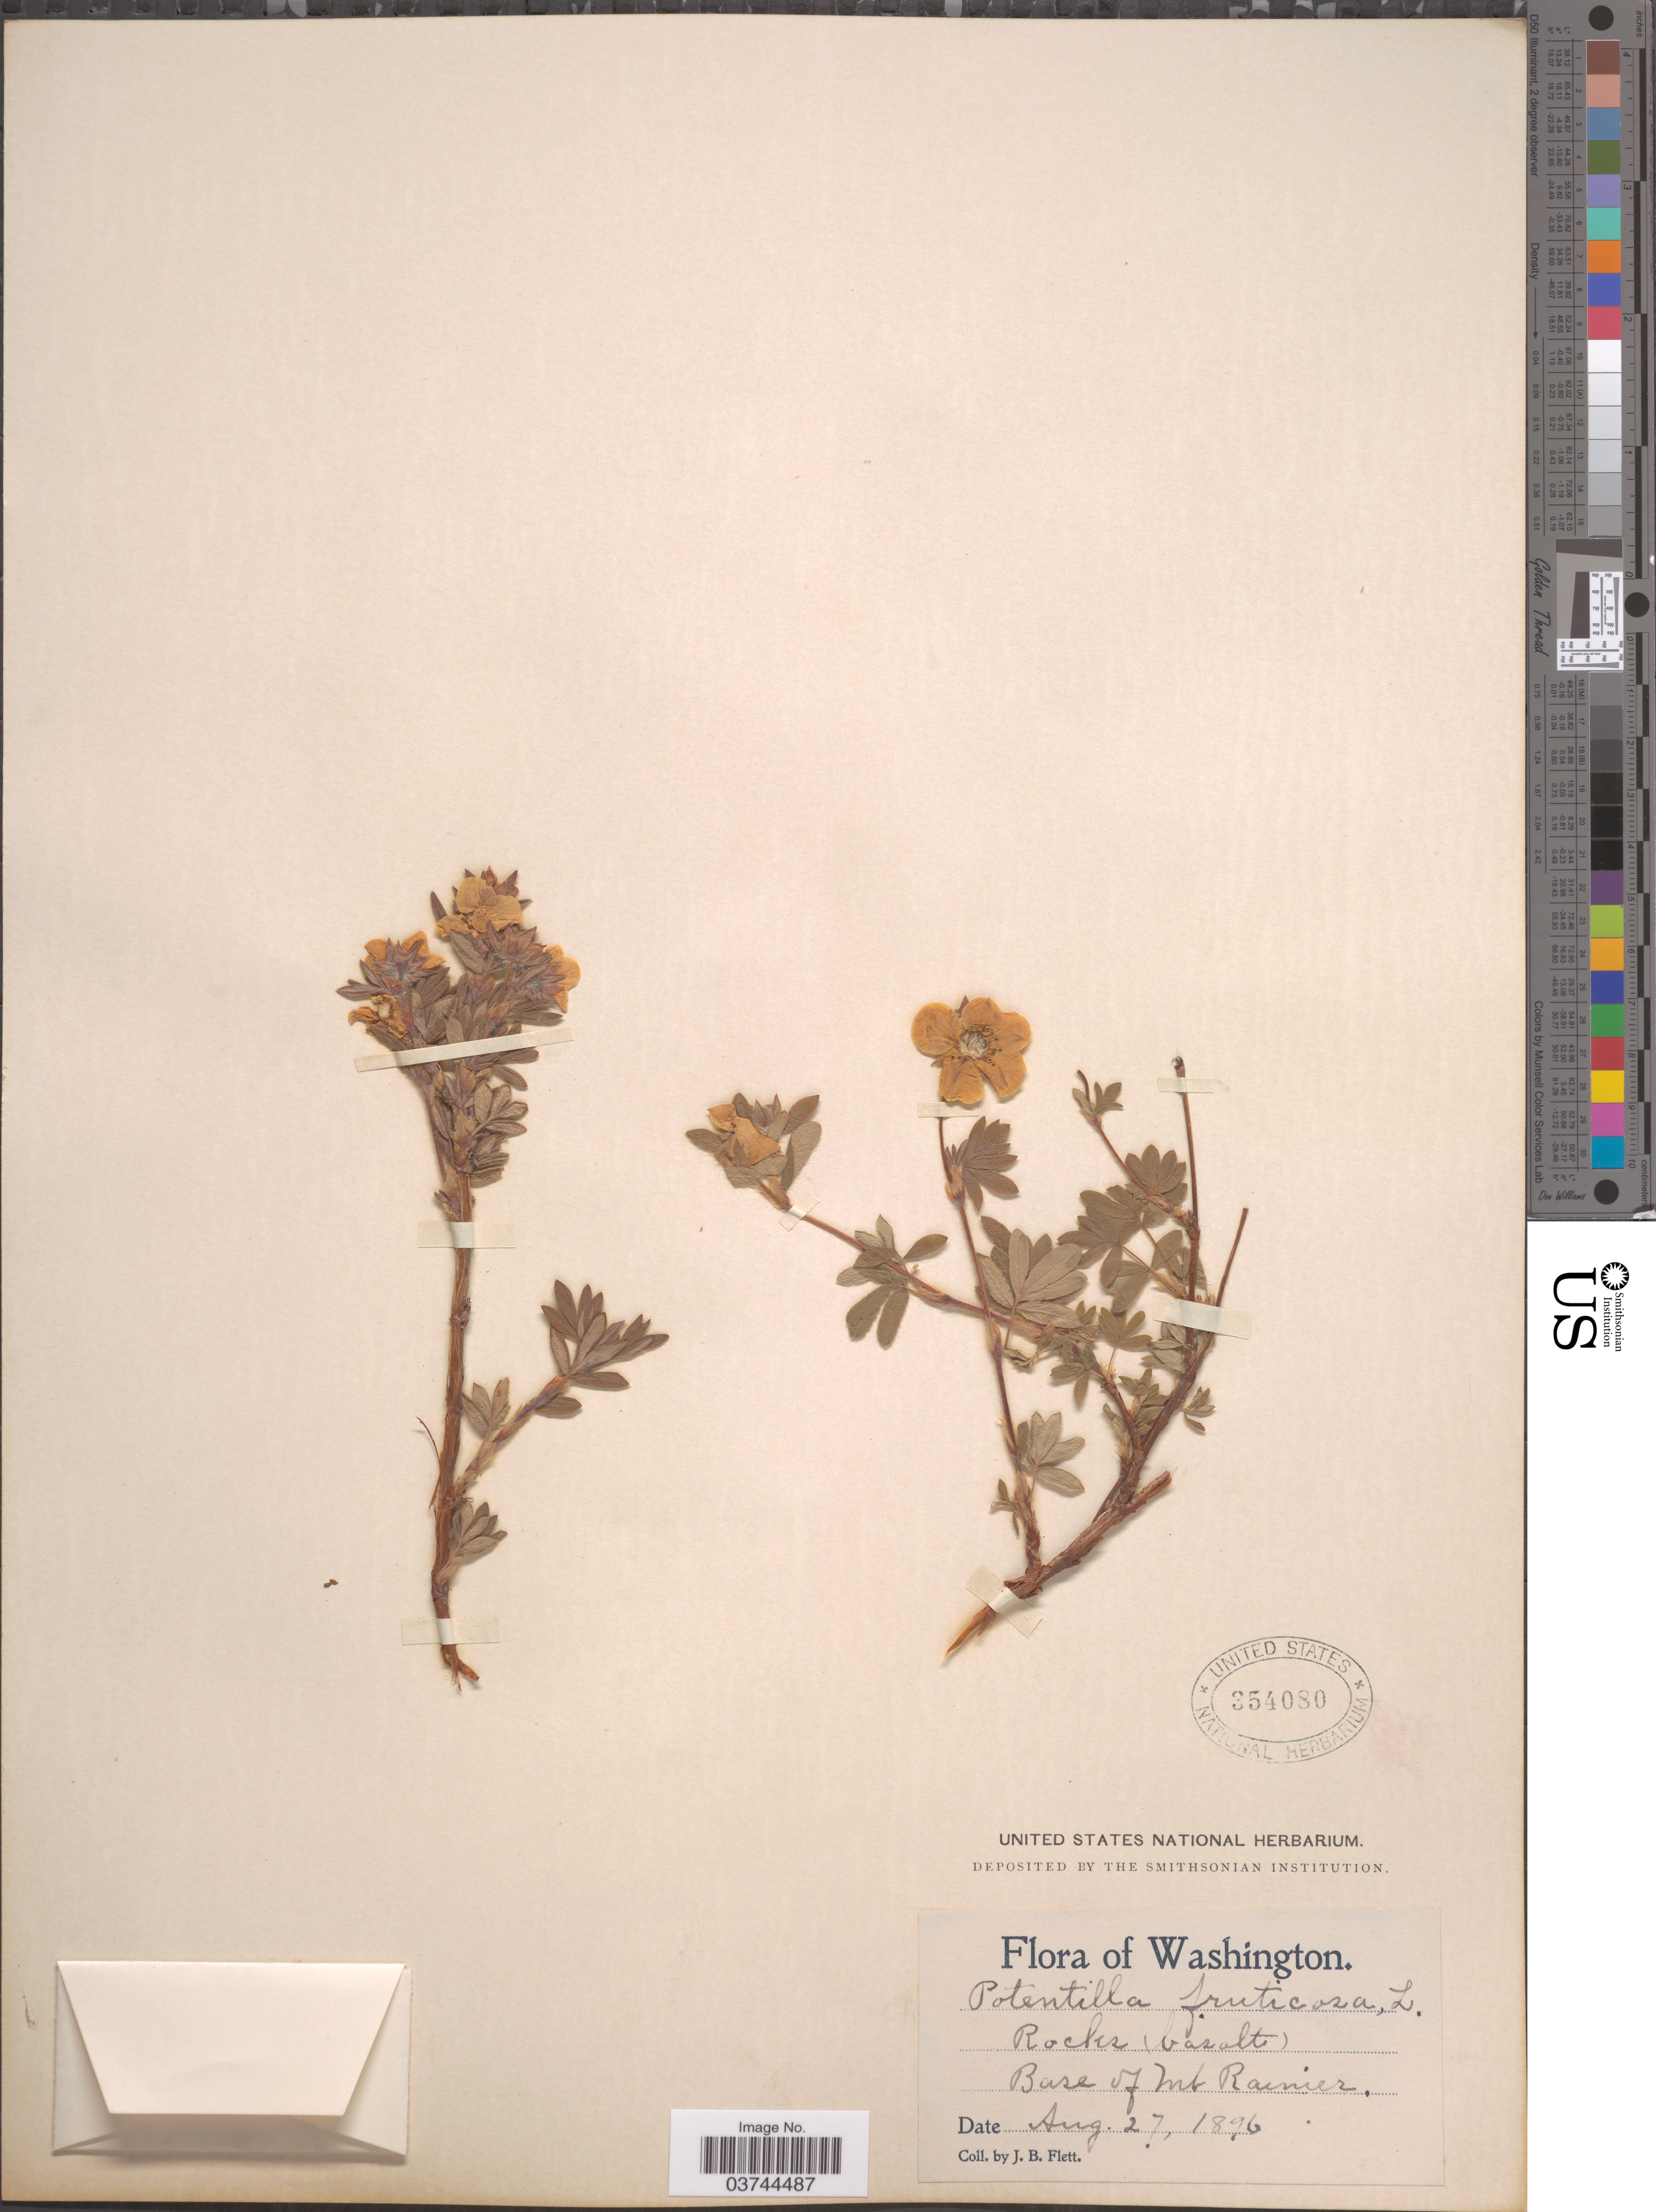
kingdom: Plantae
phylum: Tracheophyta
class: Magnoliopsida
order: Rosales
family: Rosaceae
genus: Dasiphora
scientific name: Dasiphora fruticosa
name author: (L.) Rydb.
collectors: J. Flett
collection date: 1896-08-27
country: United States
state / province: Washington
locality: Base of Mt Rainier.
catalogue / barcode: US 354080